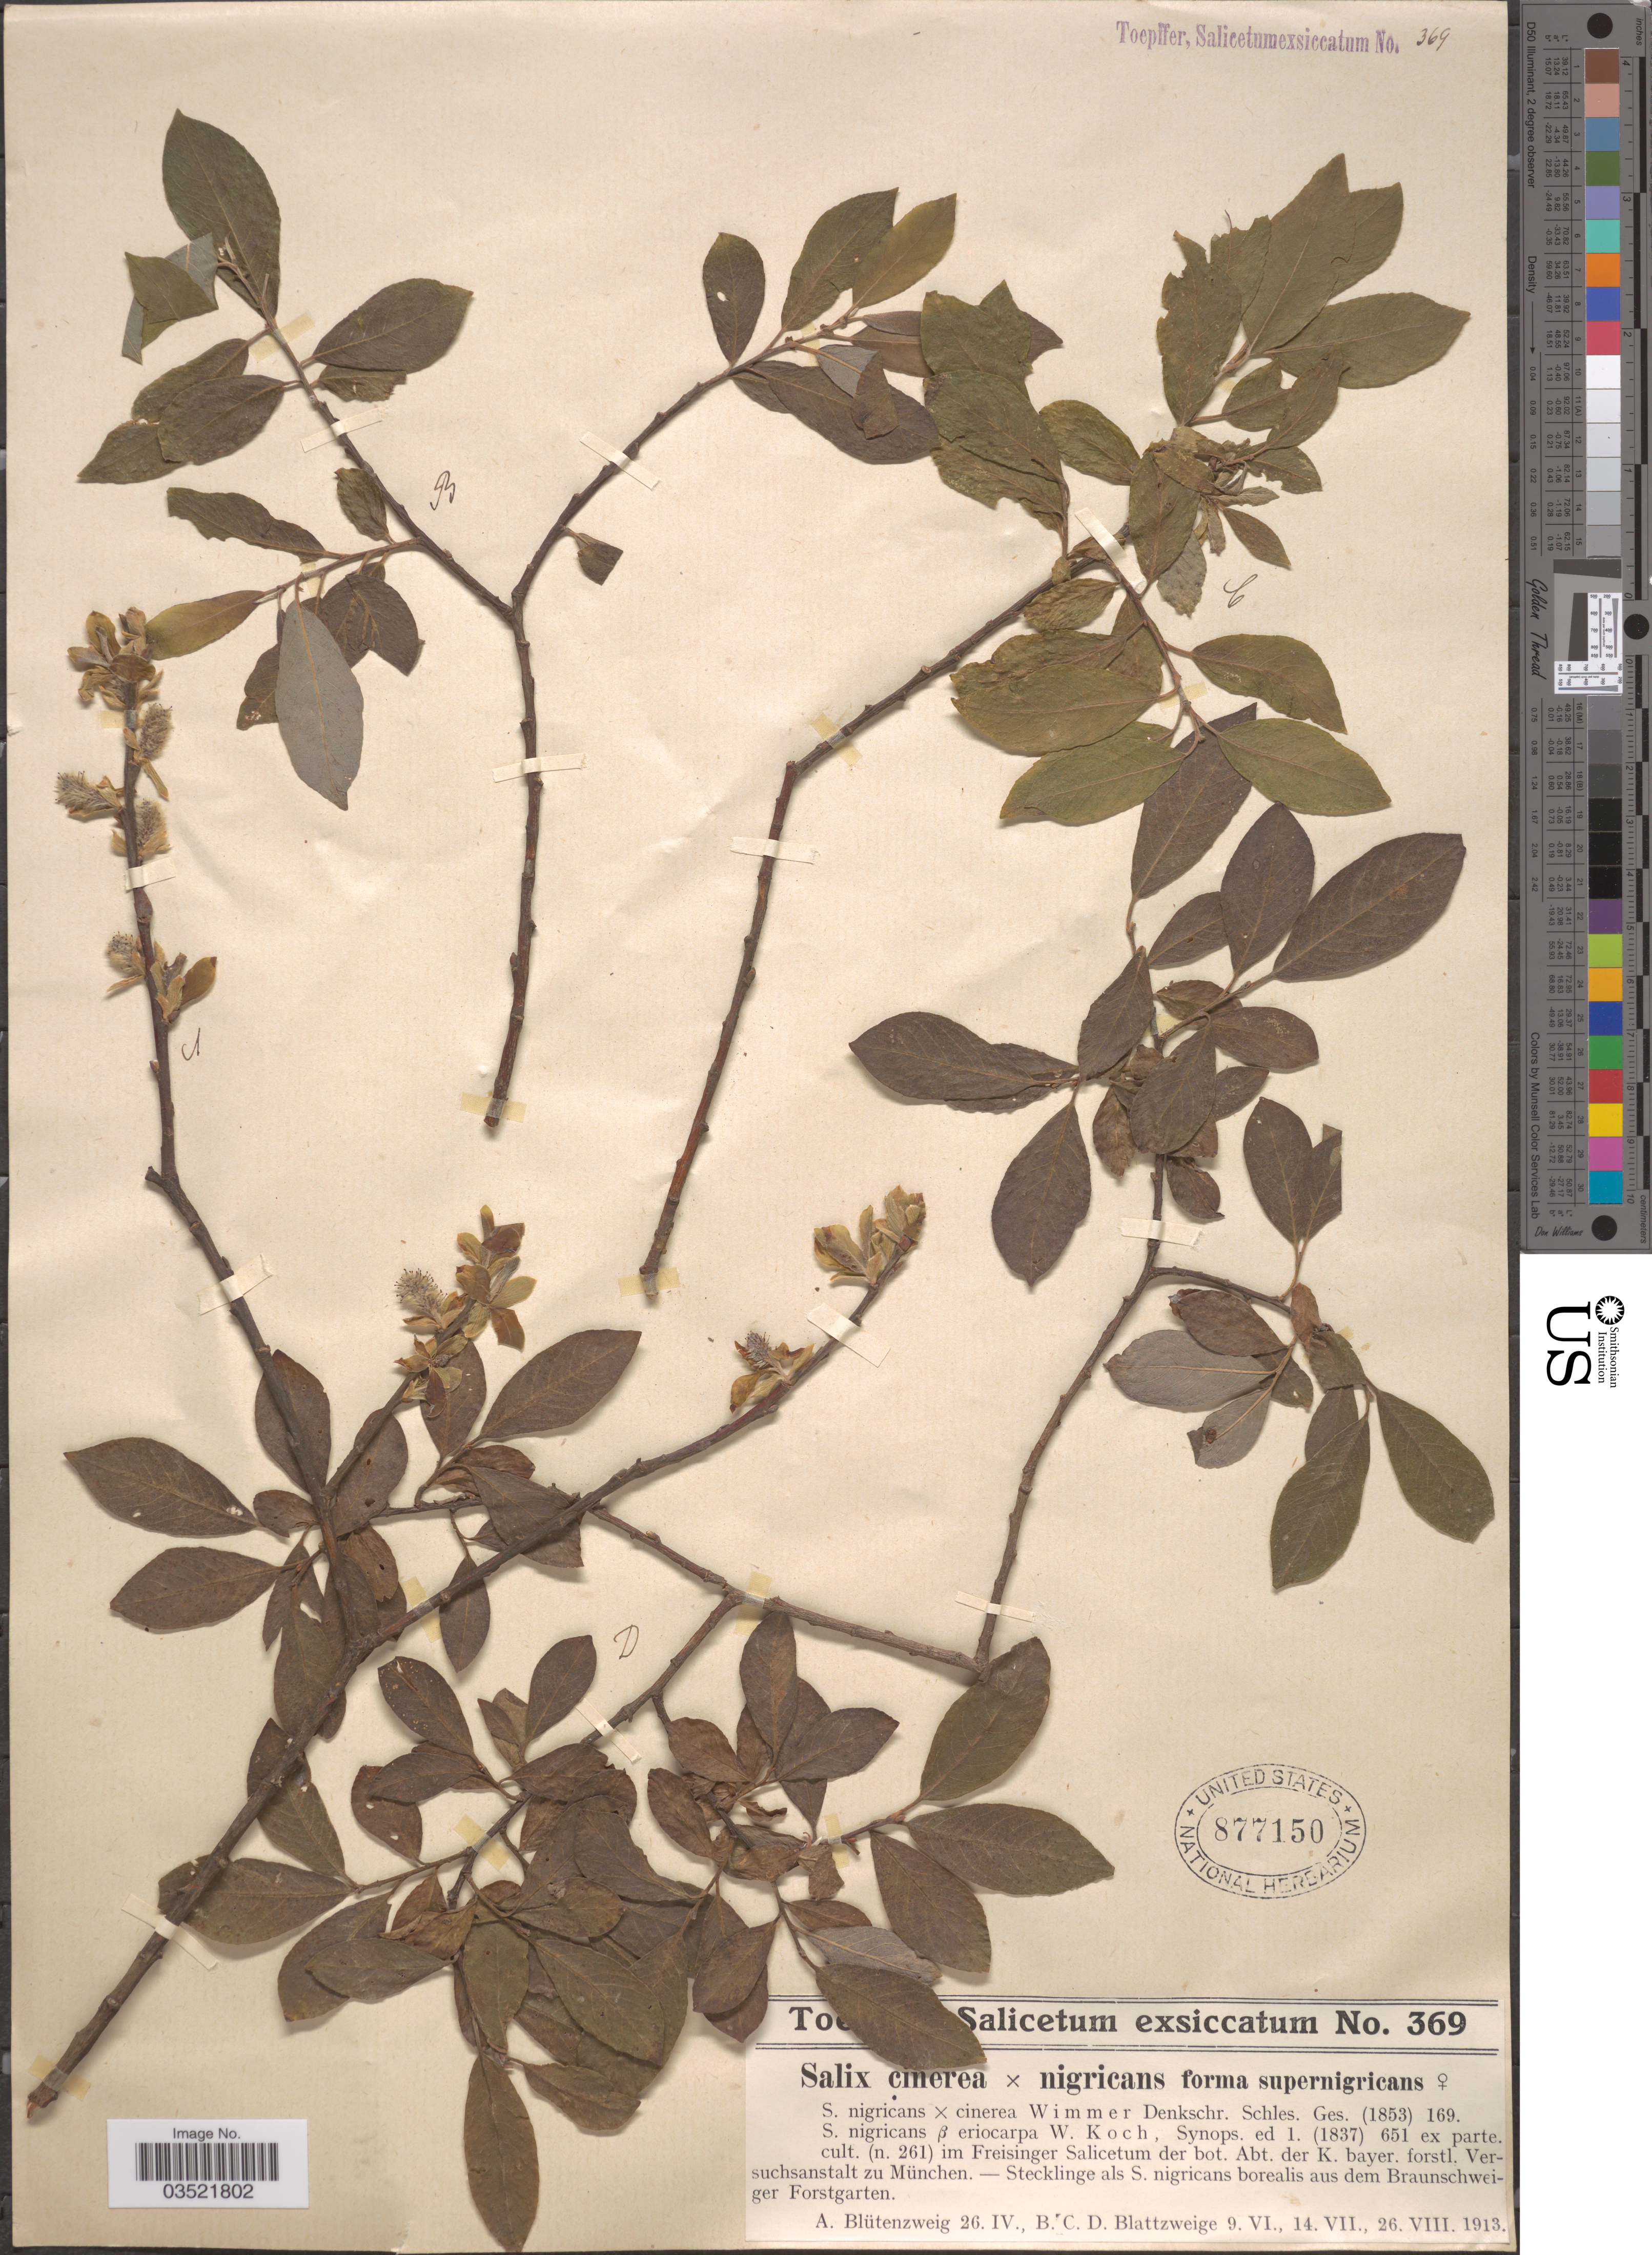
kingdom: Plantae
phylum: Tracheophyta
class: Magnoliopsida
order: Malpighiales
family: Salicaceae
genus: Salix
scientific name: Salix cinerea x S. nigricans f. supernigricans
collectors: A. Toepffer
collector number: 369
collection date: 1913-04-26/1913-08-26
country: Germany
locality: Cult. (n. 261) im Freisinger Salicetum der bot. Abt. der K. bayer. forstl. Versuchsanstalt zu München. - aus dem Braunschweiger Forstgarten.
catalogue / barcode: US 877150